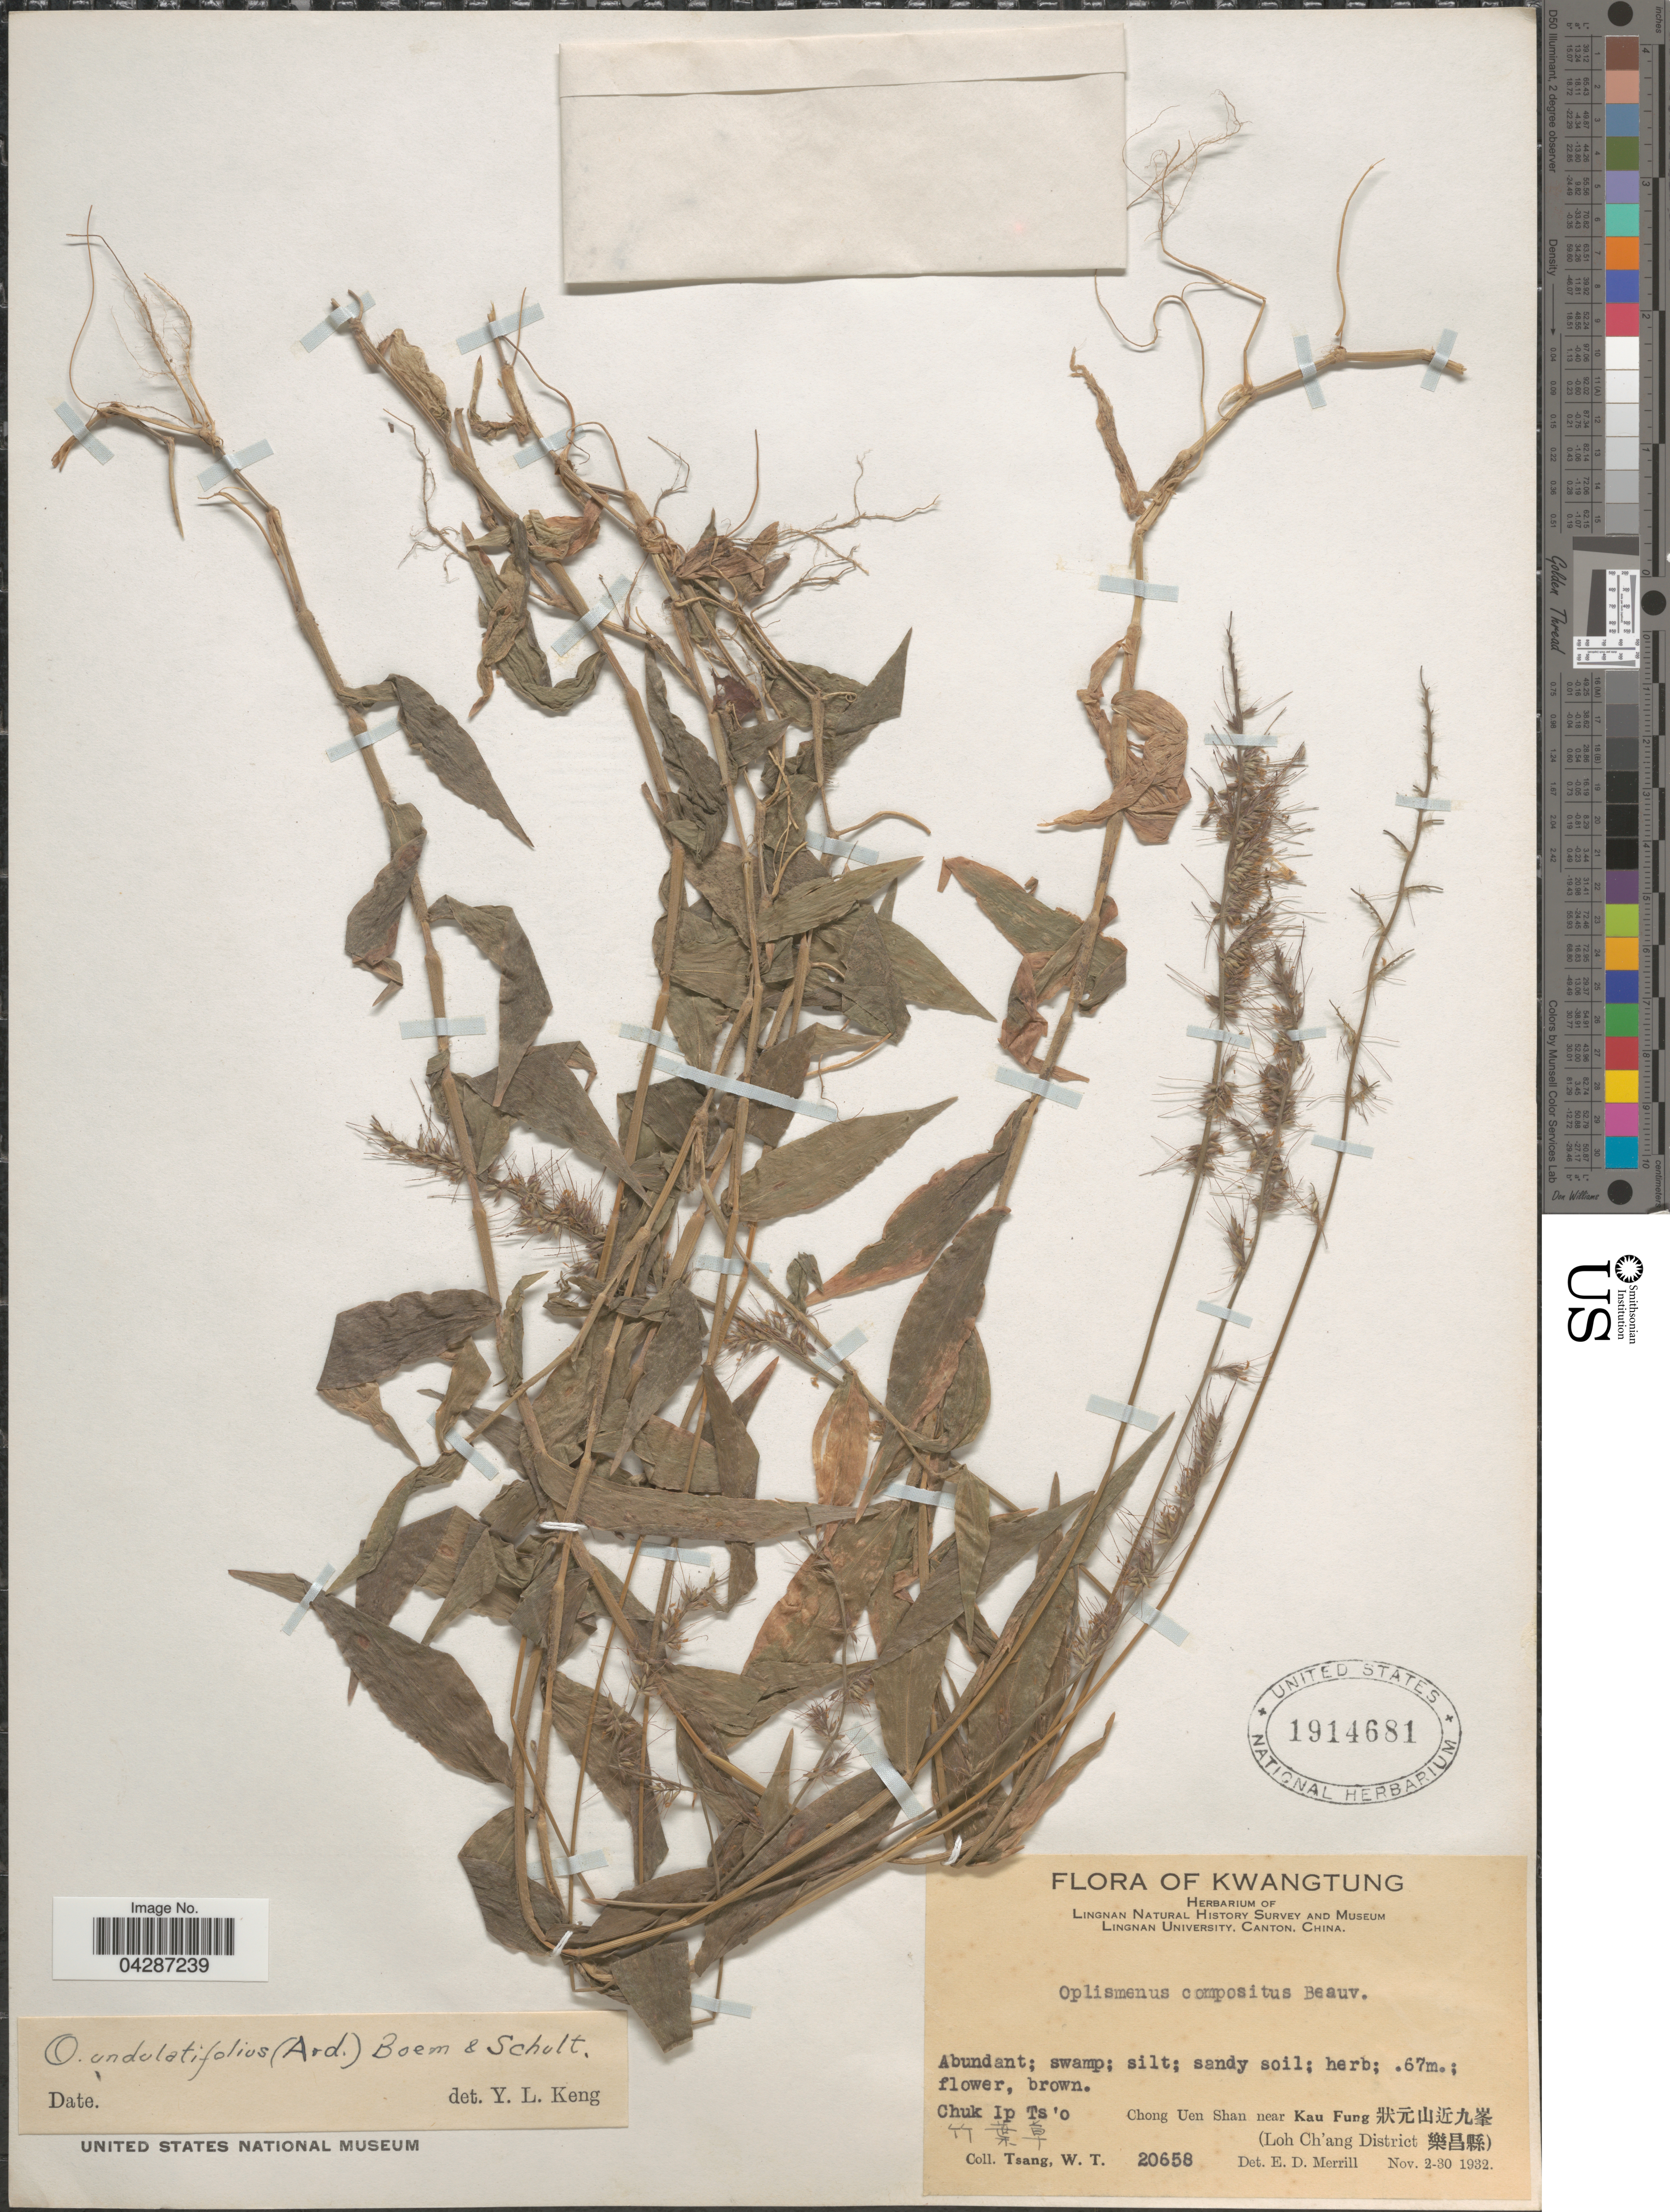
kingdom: Plantae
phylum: Tracheophyta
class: Liliopsida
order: Poales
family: Poaceae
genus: Oplismenus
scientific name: Oplismenus undulatifolius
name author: (Ard.) P. Beauv.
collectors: W. T. Tsang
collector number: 20658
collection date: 1932-11-02/1932-11-30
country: China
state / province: Guangdong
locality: Kwangtung. Chuk Ip Ts'o Chong Uen Shan near Kau Fung [Foreign script] (Loh Ch'ang District [Foreign script]).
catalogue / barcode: US 1914681